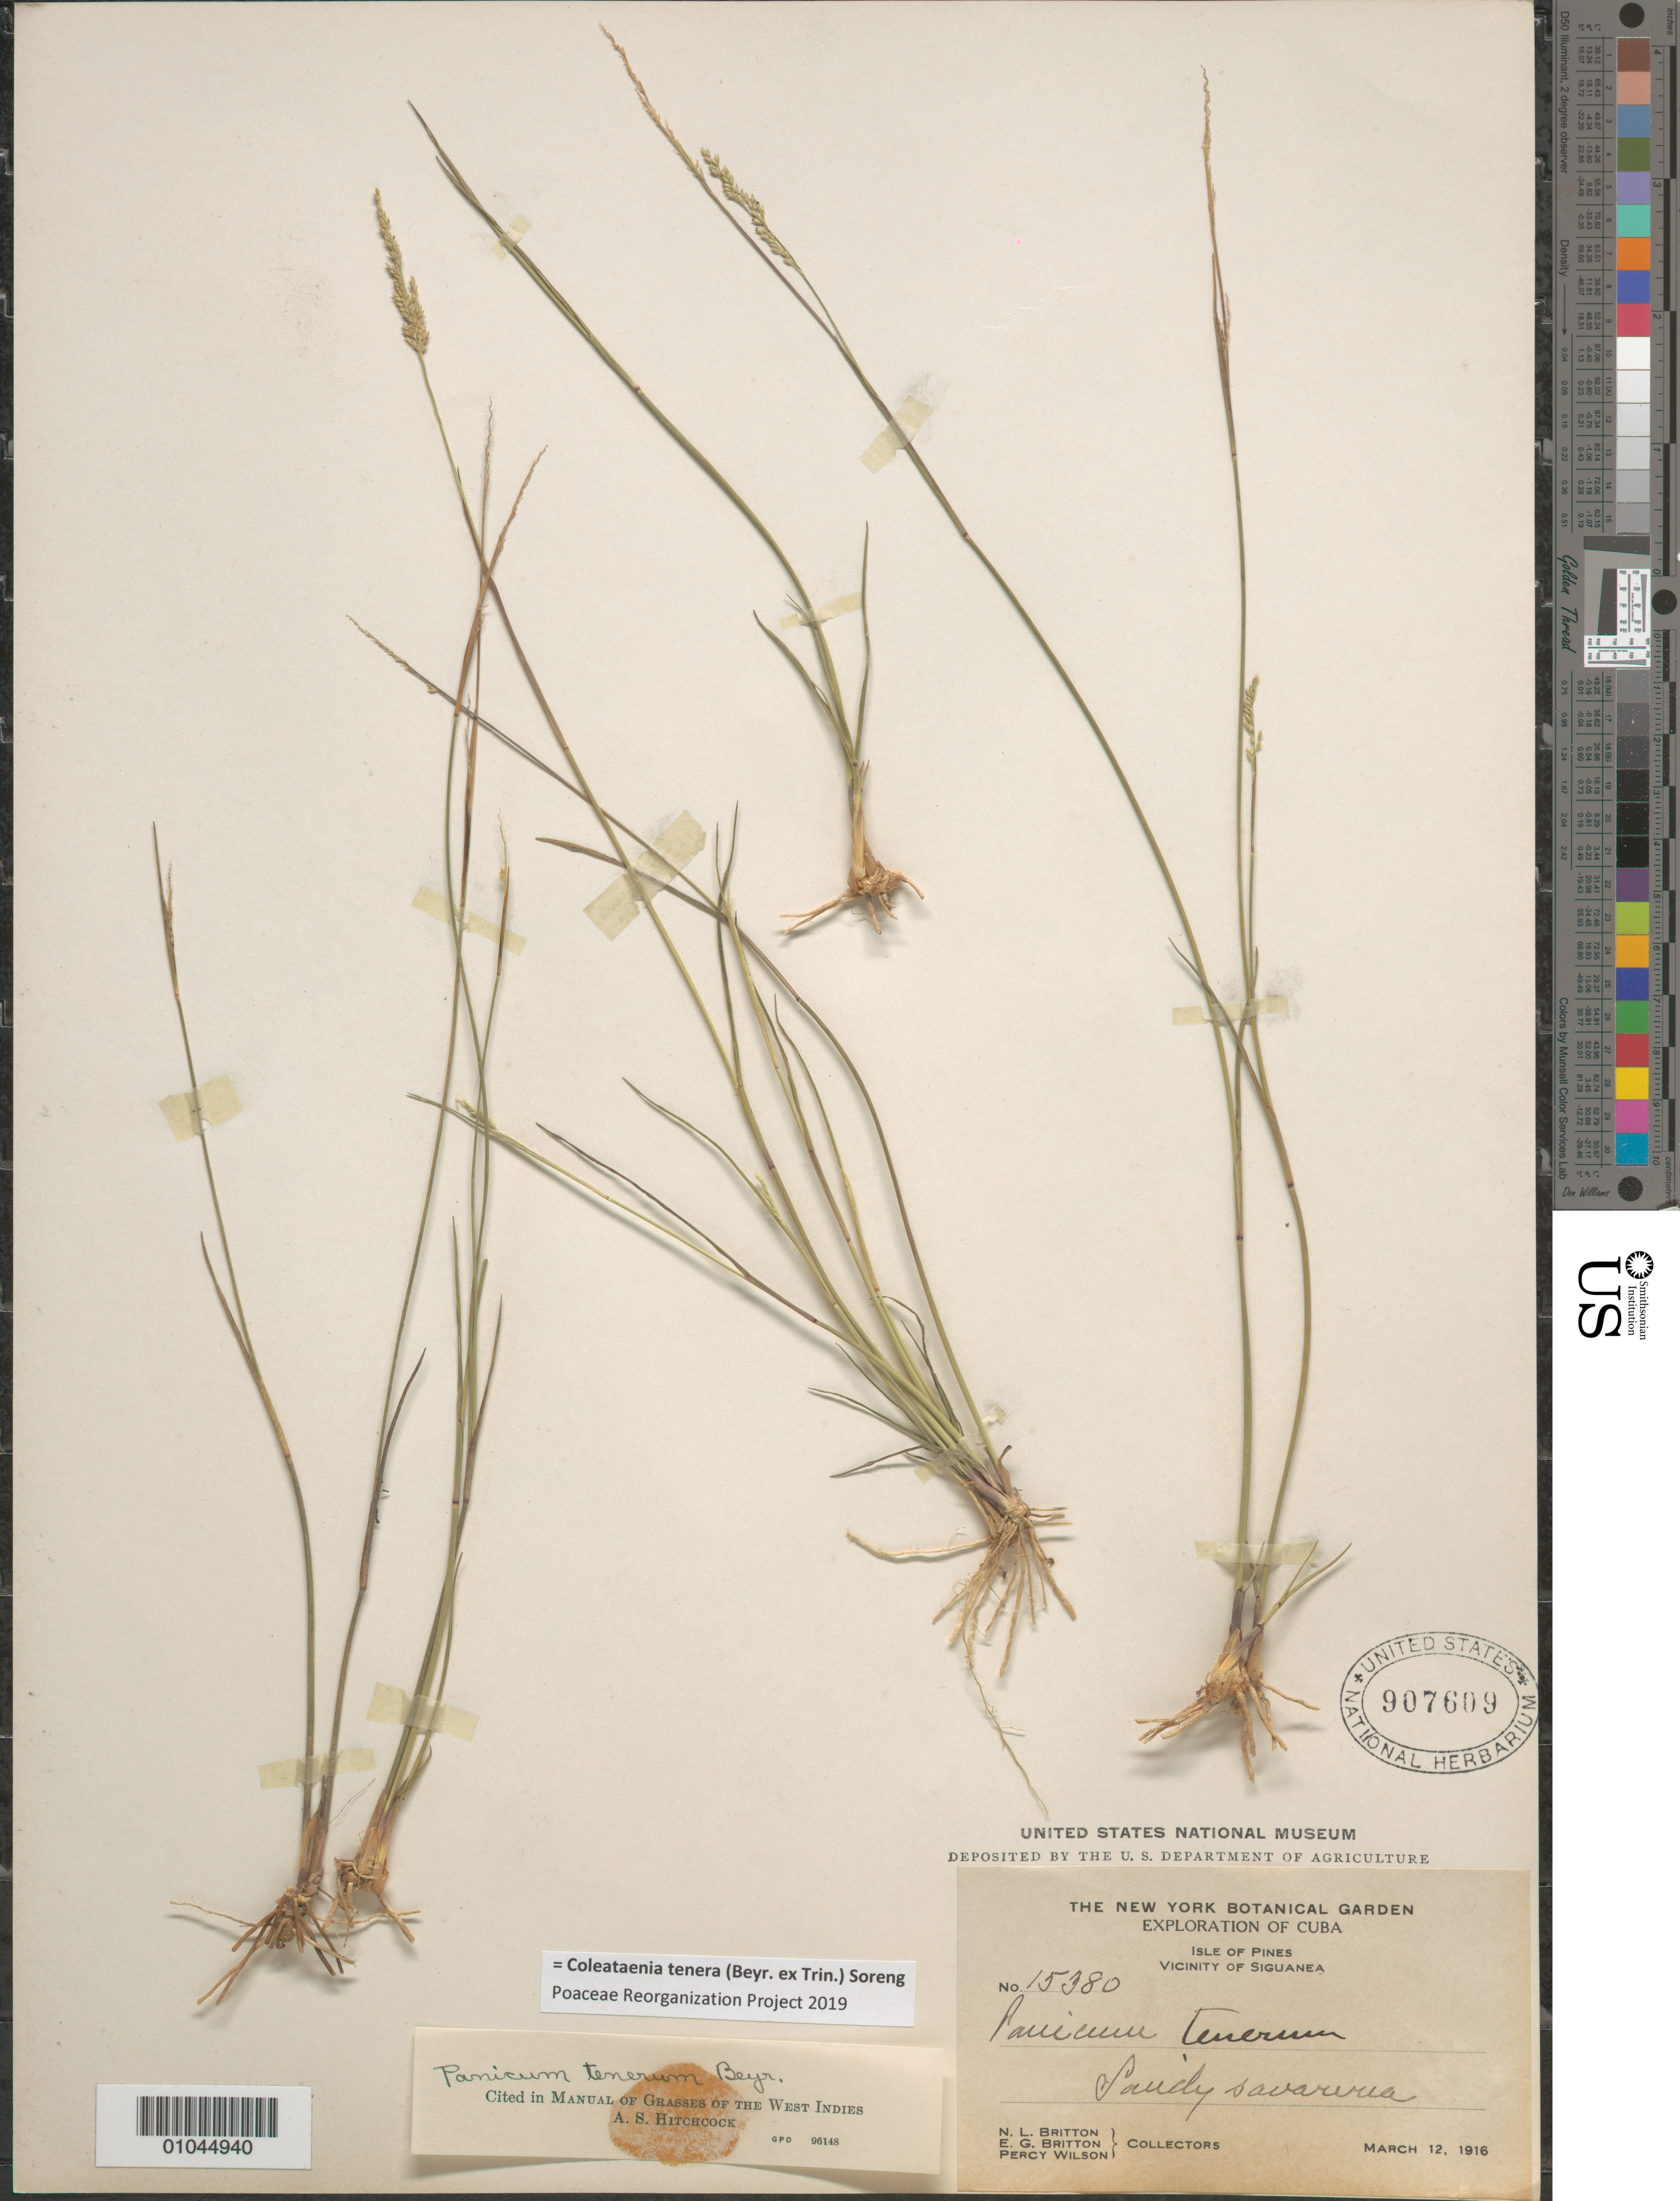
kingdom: Plantae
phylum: Tracheophyta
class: Liliopsida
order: Poales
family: Poaceae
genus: Panicum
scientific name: Panicum tenerum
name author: Beyrich ex Trin.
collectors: N. Britton, E. G. Britton & P. Wilson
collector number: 15380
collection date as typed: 12 Mar 1916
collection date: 1916-03-12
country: Cuba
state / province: Isla de la Juventud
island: Isla de la Juventud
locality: Vicinity of Siguanea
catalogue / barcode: US 907609